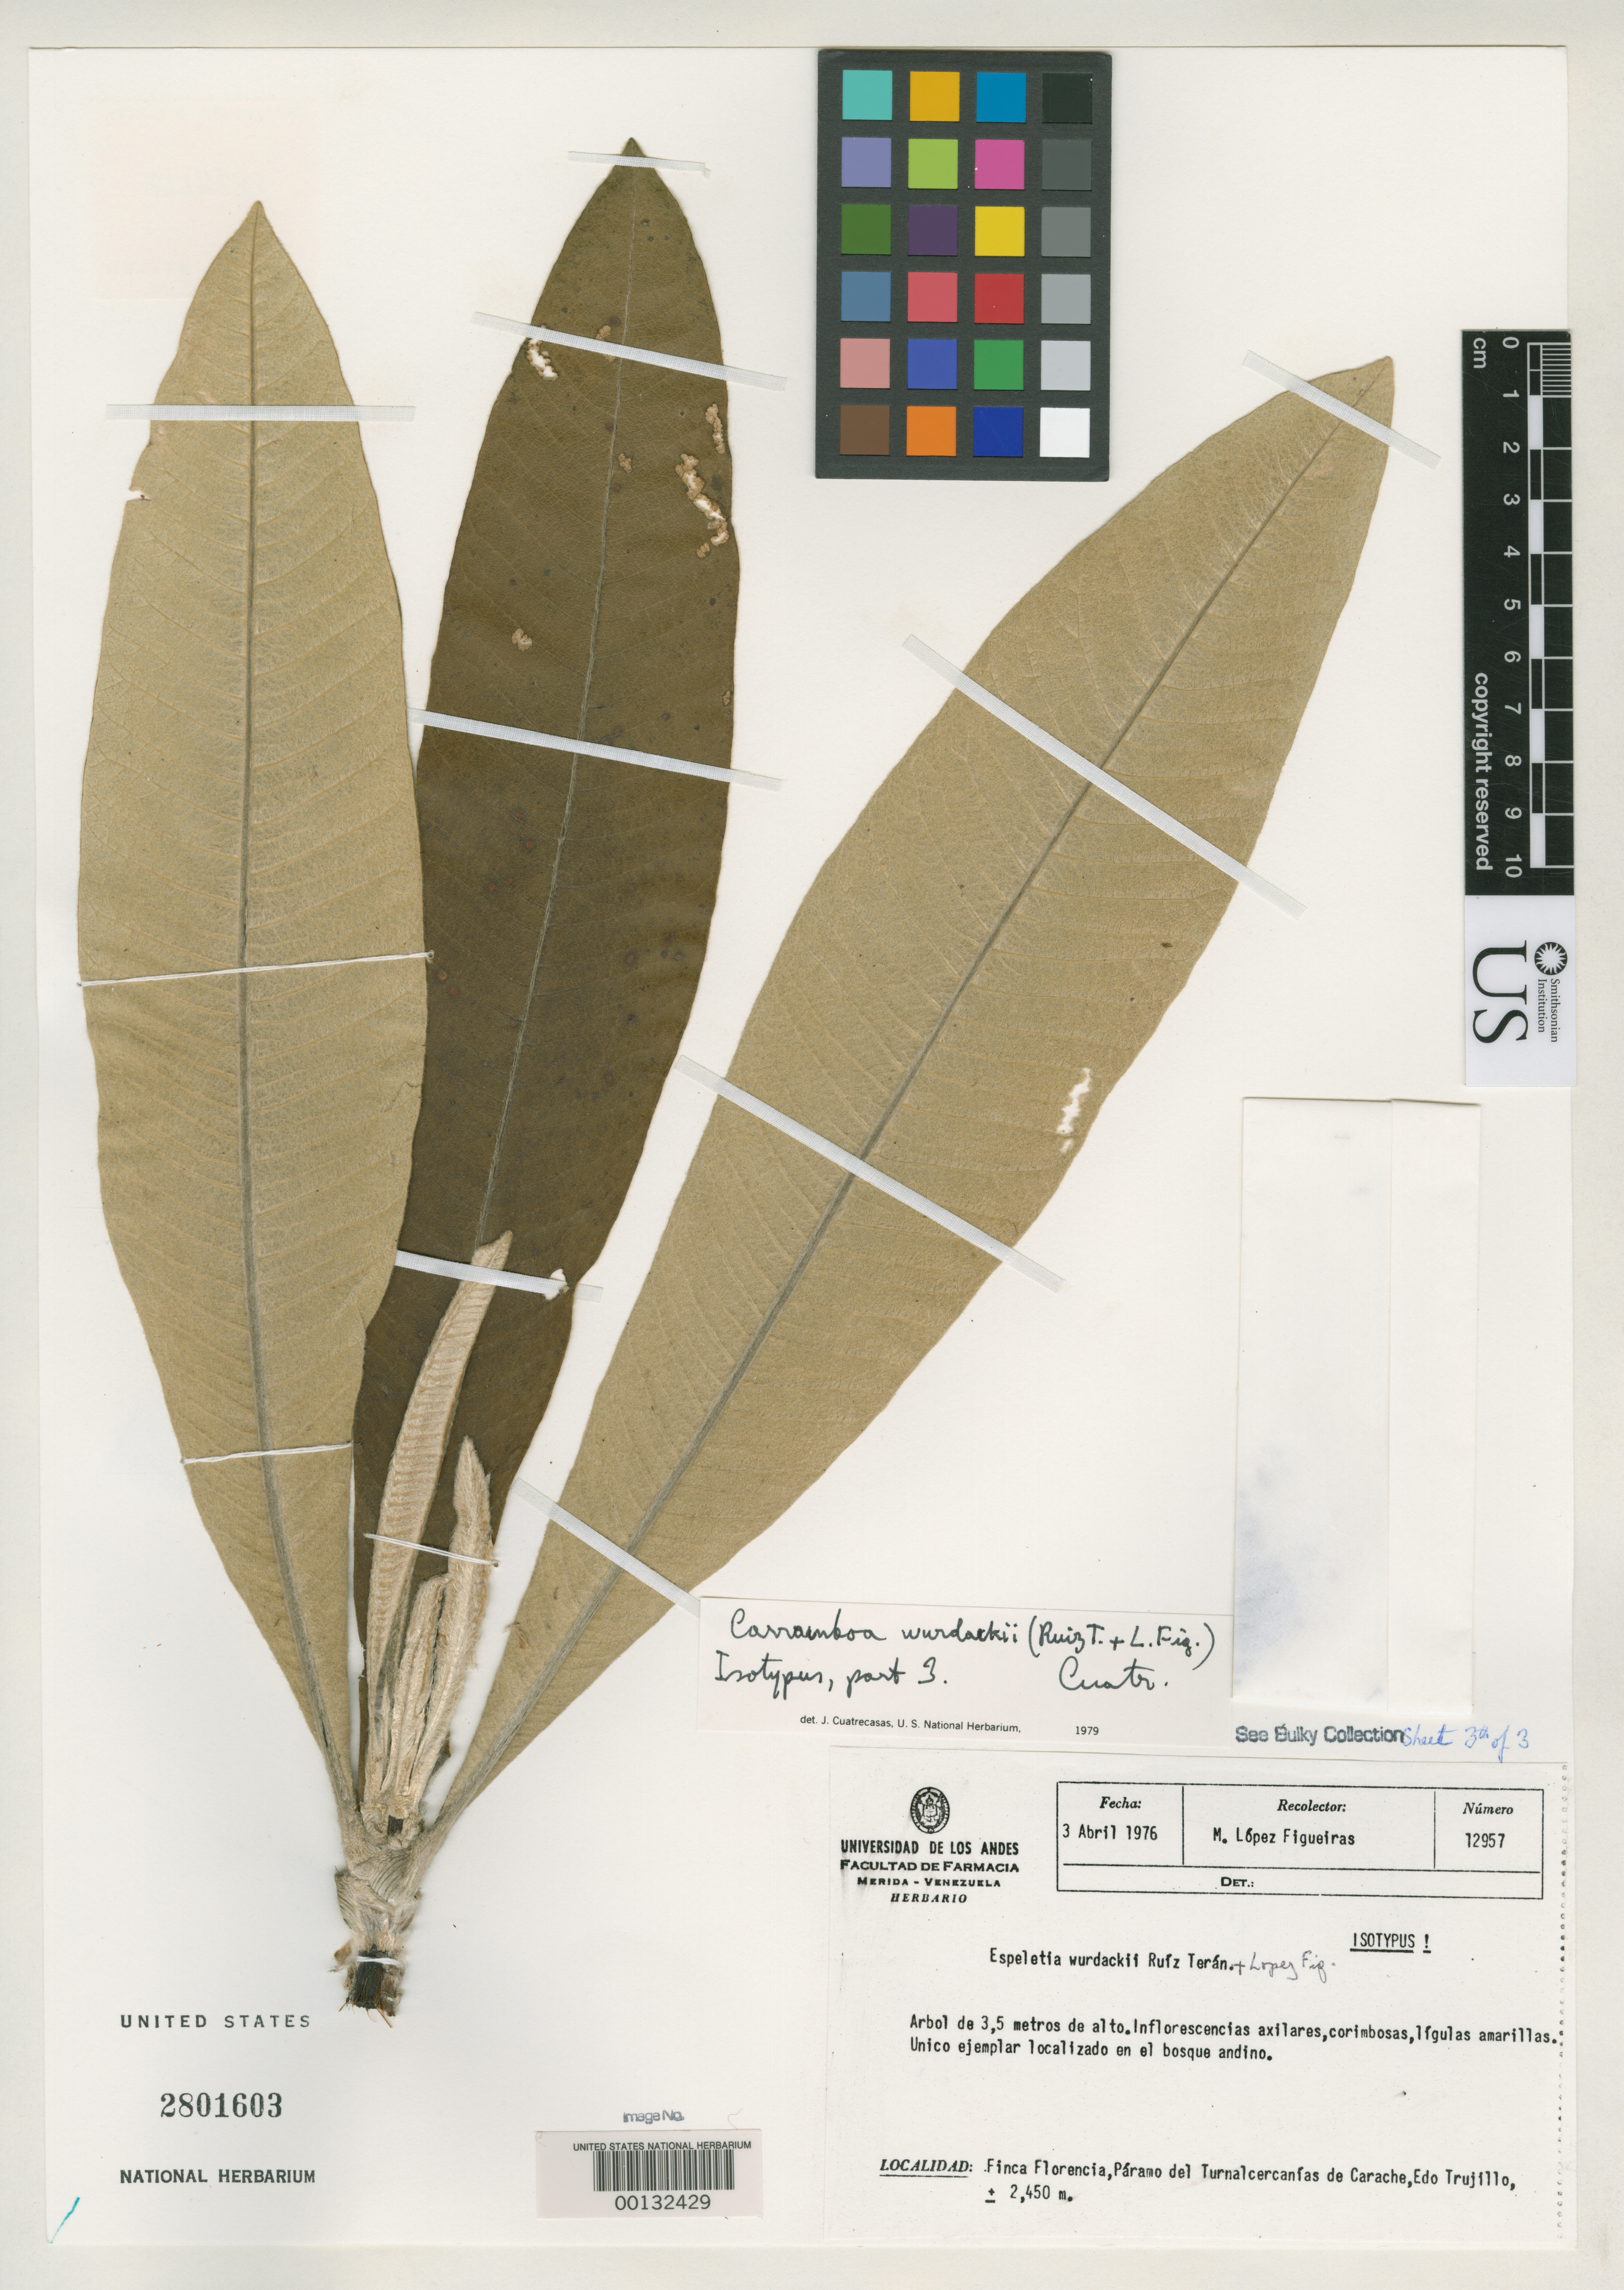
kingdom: Plantae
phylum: Tracheophyta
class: Magnoliopsida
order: Asterales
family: Asteraceae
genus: Espeletia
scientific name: Espeletia wurdackii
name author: Ruíz-Terán & López Fig.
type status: Isotype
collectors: M. López Figueiras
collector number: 12957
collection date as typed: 30 Apr 1976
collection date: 1976-04-30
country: Venezuela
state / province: Trujillo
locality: Finca Florencia, Paramal de Turnal, ceraias de Carache. (Finca Florencia, Páramo del Turnal, cercanias de Carache?). [Finca Florencia, Páramo del Turnal, vicinity of Carache.]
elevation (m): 2450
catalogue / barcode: US 2801603